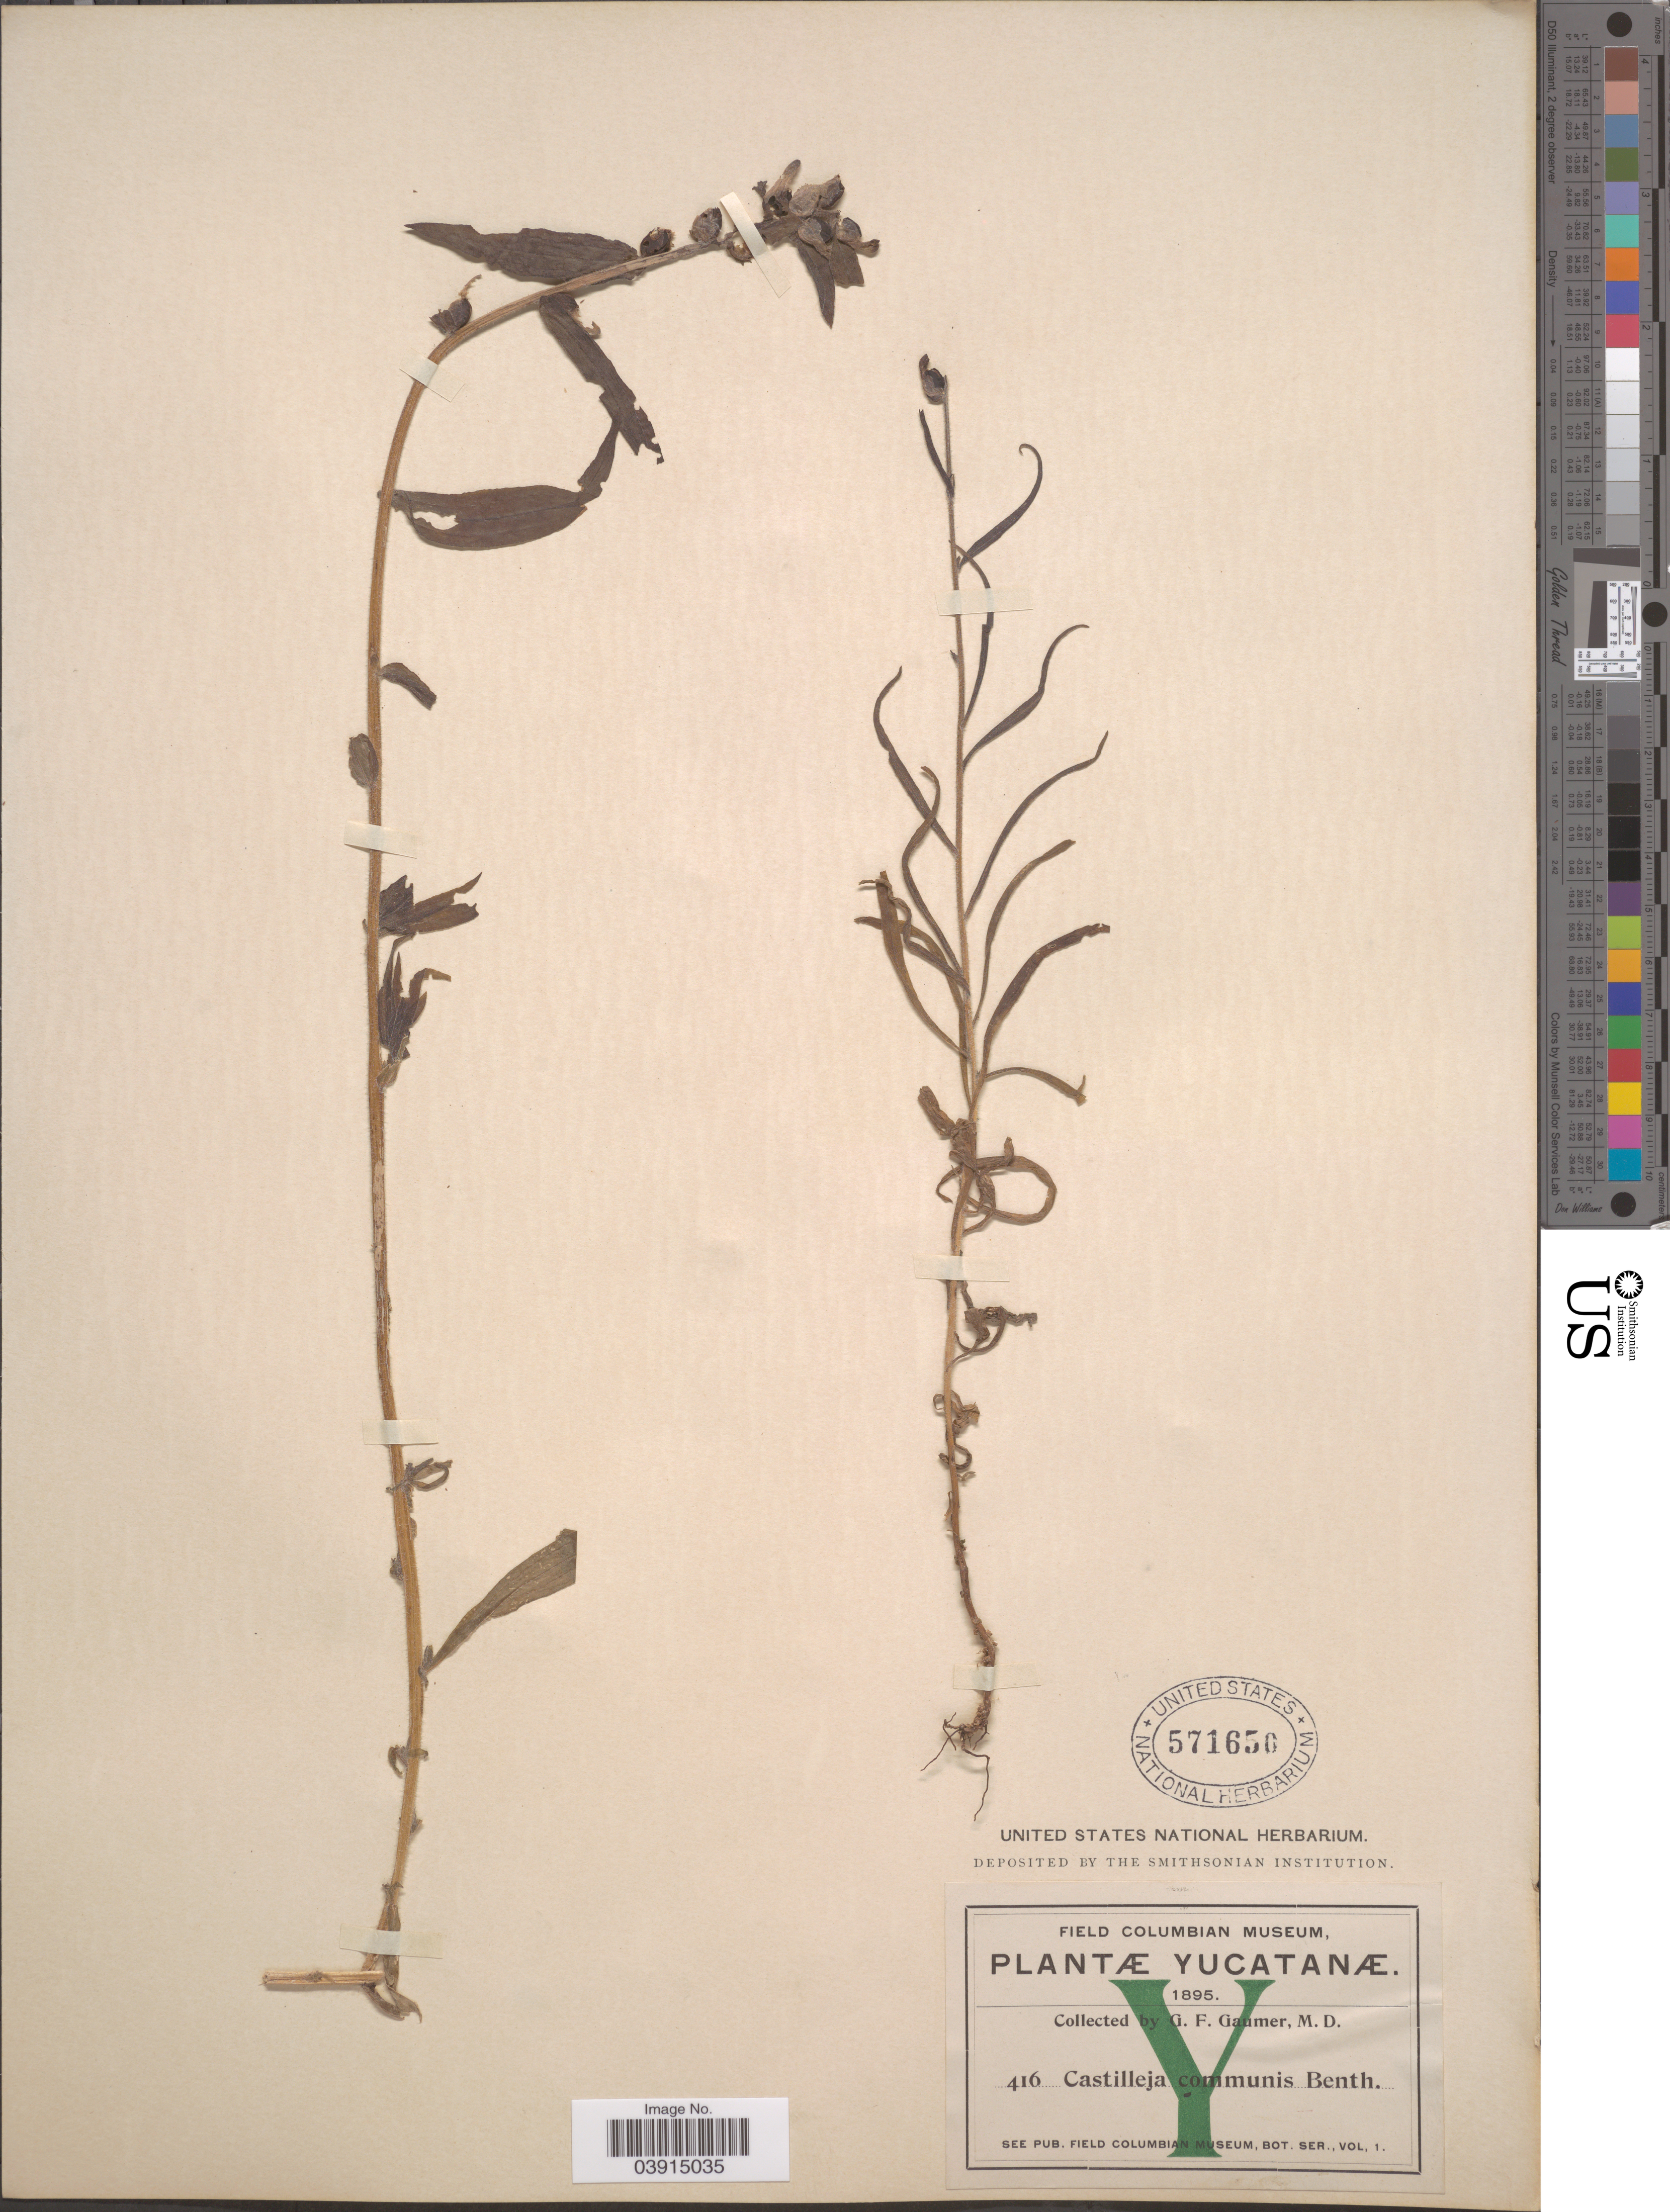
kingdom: Plantae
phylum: Tracheophyta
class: Magnoliopsida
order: Lamiales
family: Orobanchaceae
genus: Castilleja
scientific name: Castilleja arvensis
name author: Schltdl. & Cham.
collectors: G. F. Gaumer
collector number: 416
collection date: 1895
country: Mexico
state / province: Yucatán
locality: Yucatanæ.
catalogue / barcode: US 571650